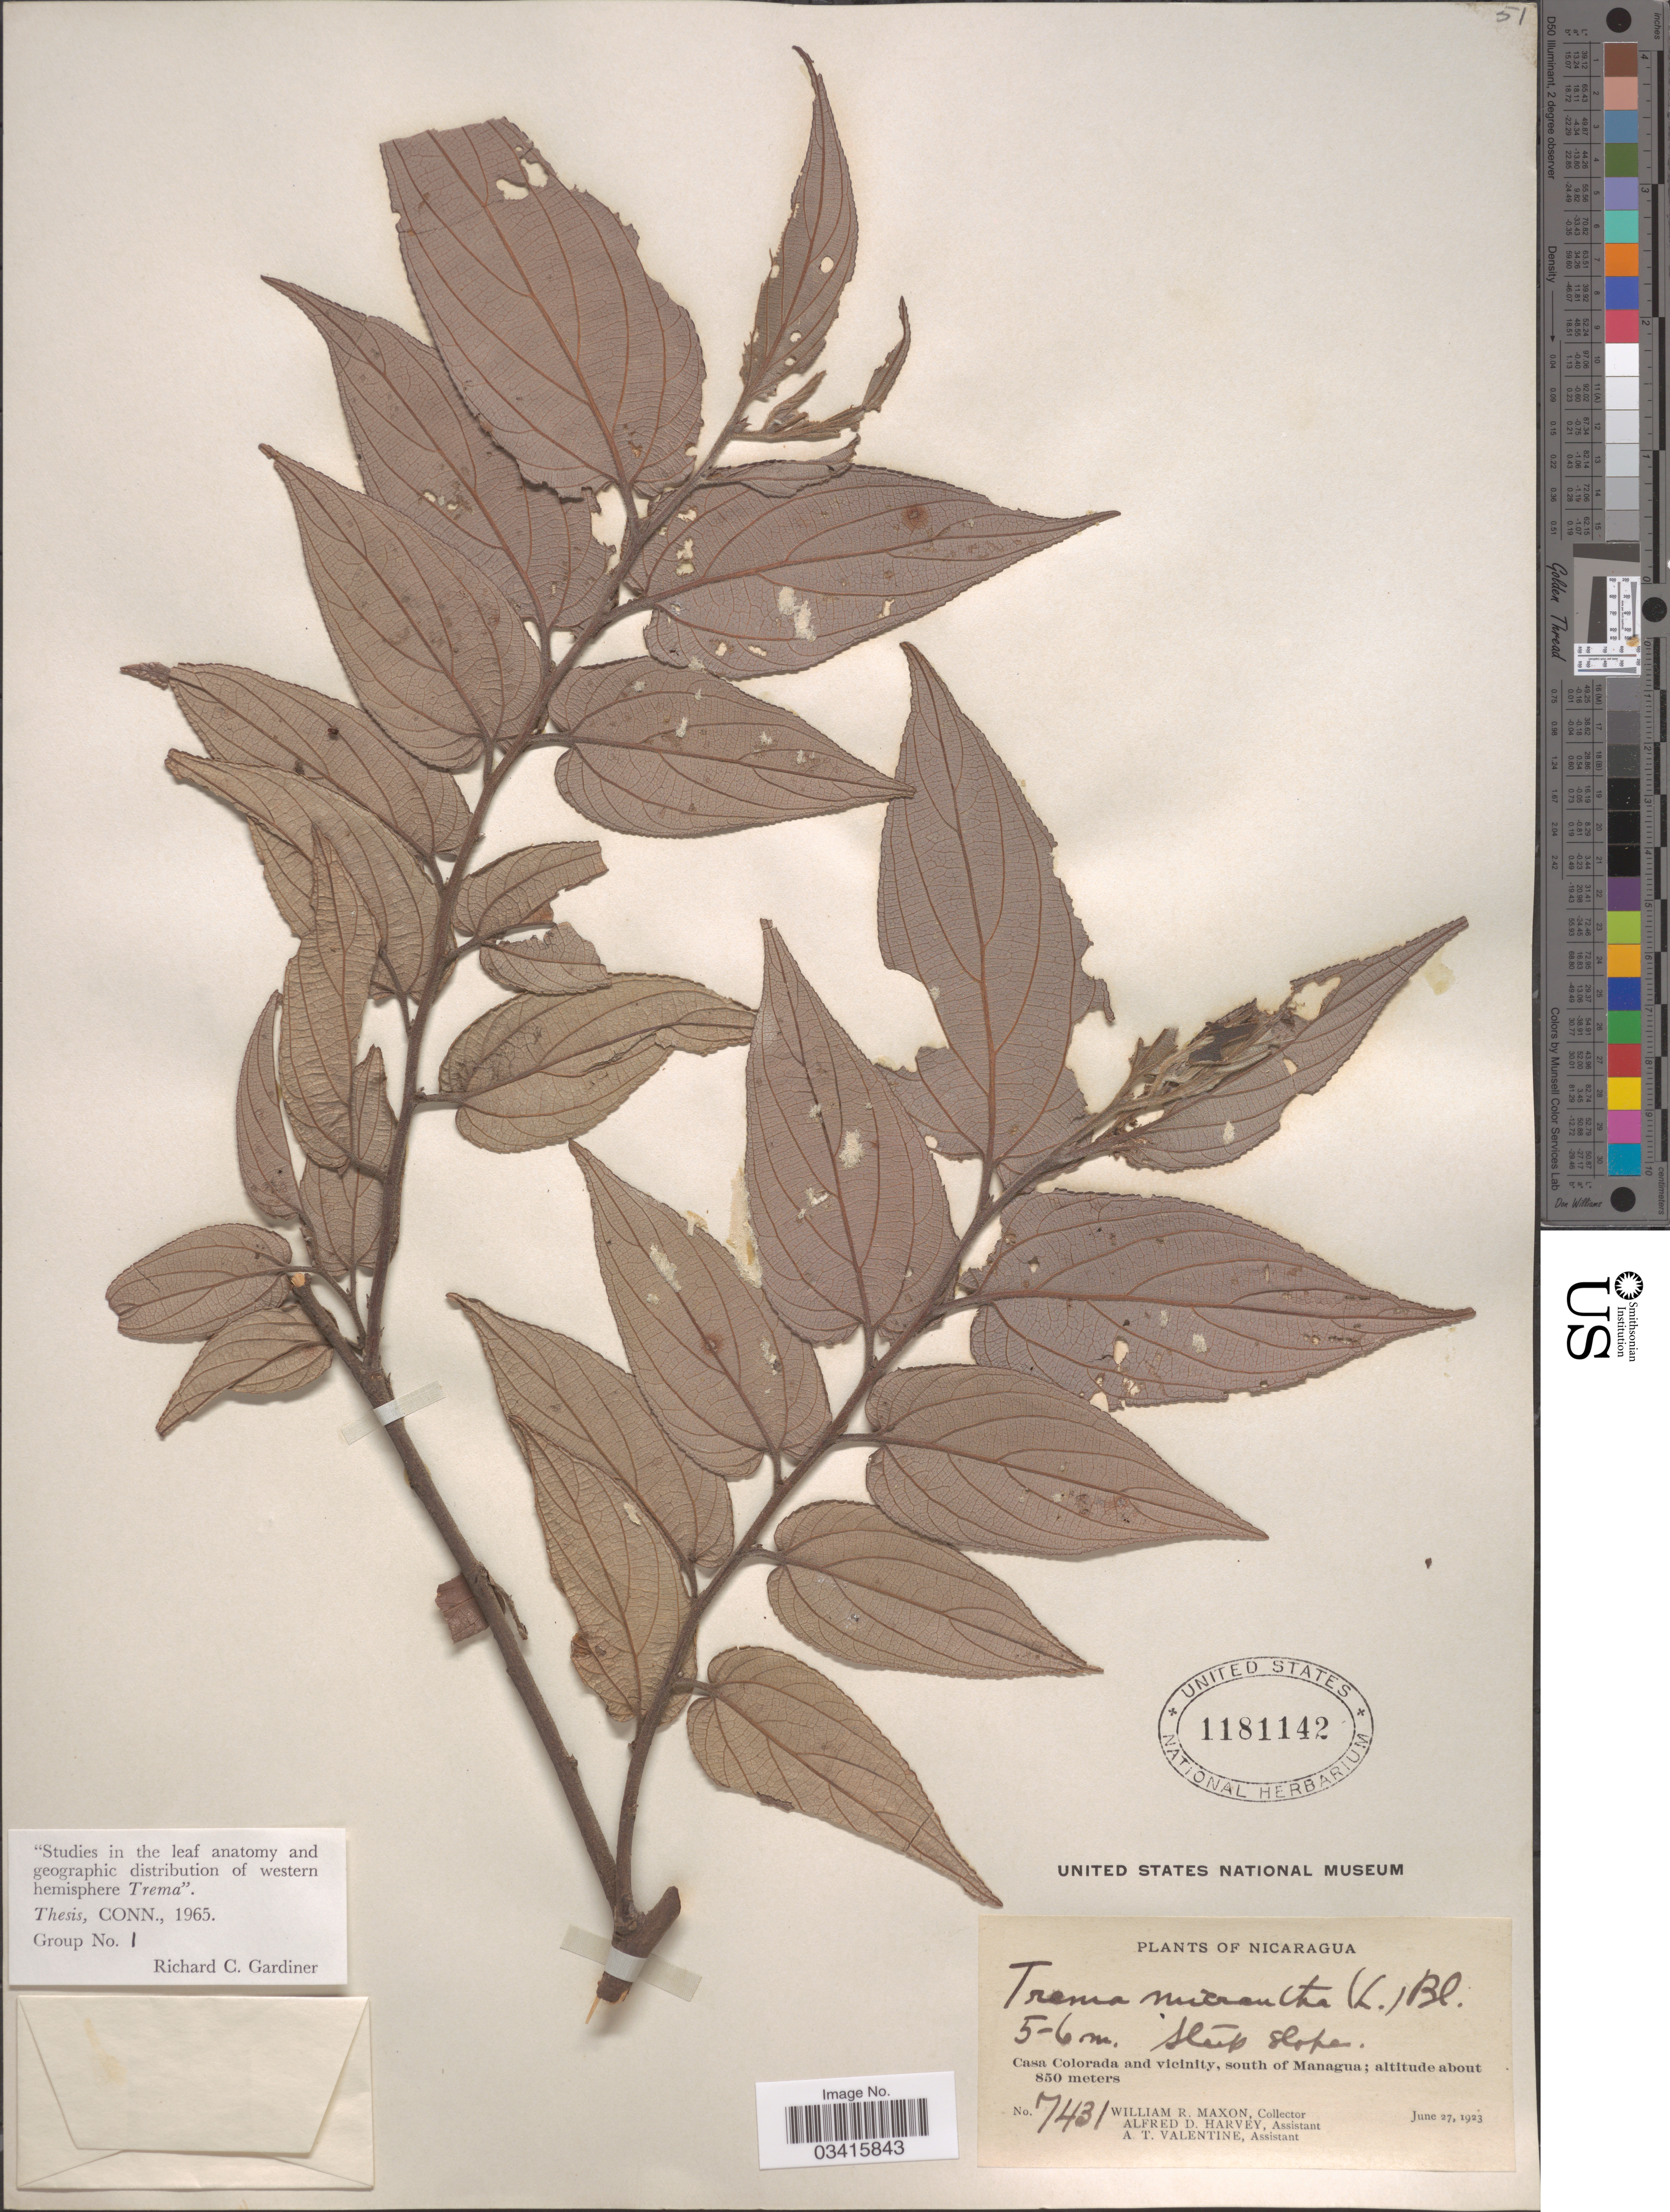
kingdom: Plantae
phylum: Tracheophyta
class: Magnoliopsida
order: Rosales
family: Cannabaceae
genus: Trema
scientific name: Trema micranthum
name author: (L.) Blume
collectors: W. R. Maxon, A. D. Harvey & A. Valentine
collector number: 7431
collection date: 1923-06-27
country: Nicaragua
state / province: Managua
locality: Casa Colorada and vicinity, south of Managua.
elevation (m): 850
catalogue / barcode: US 1181142